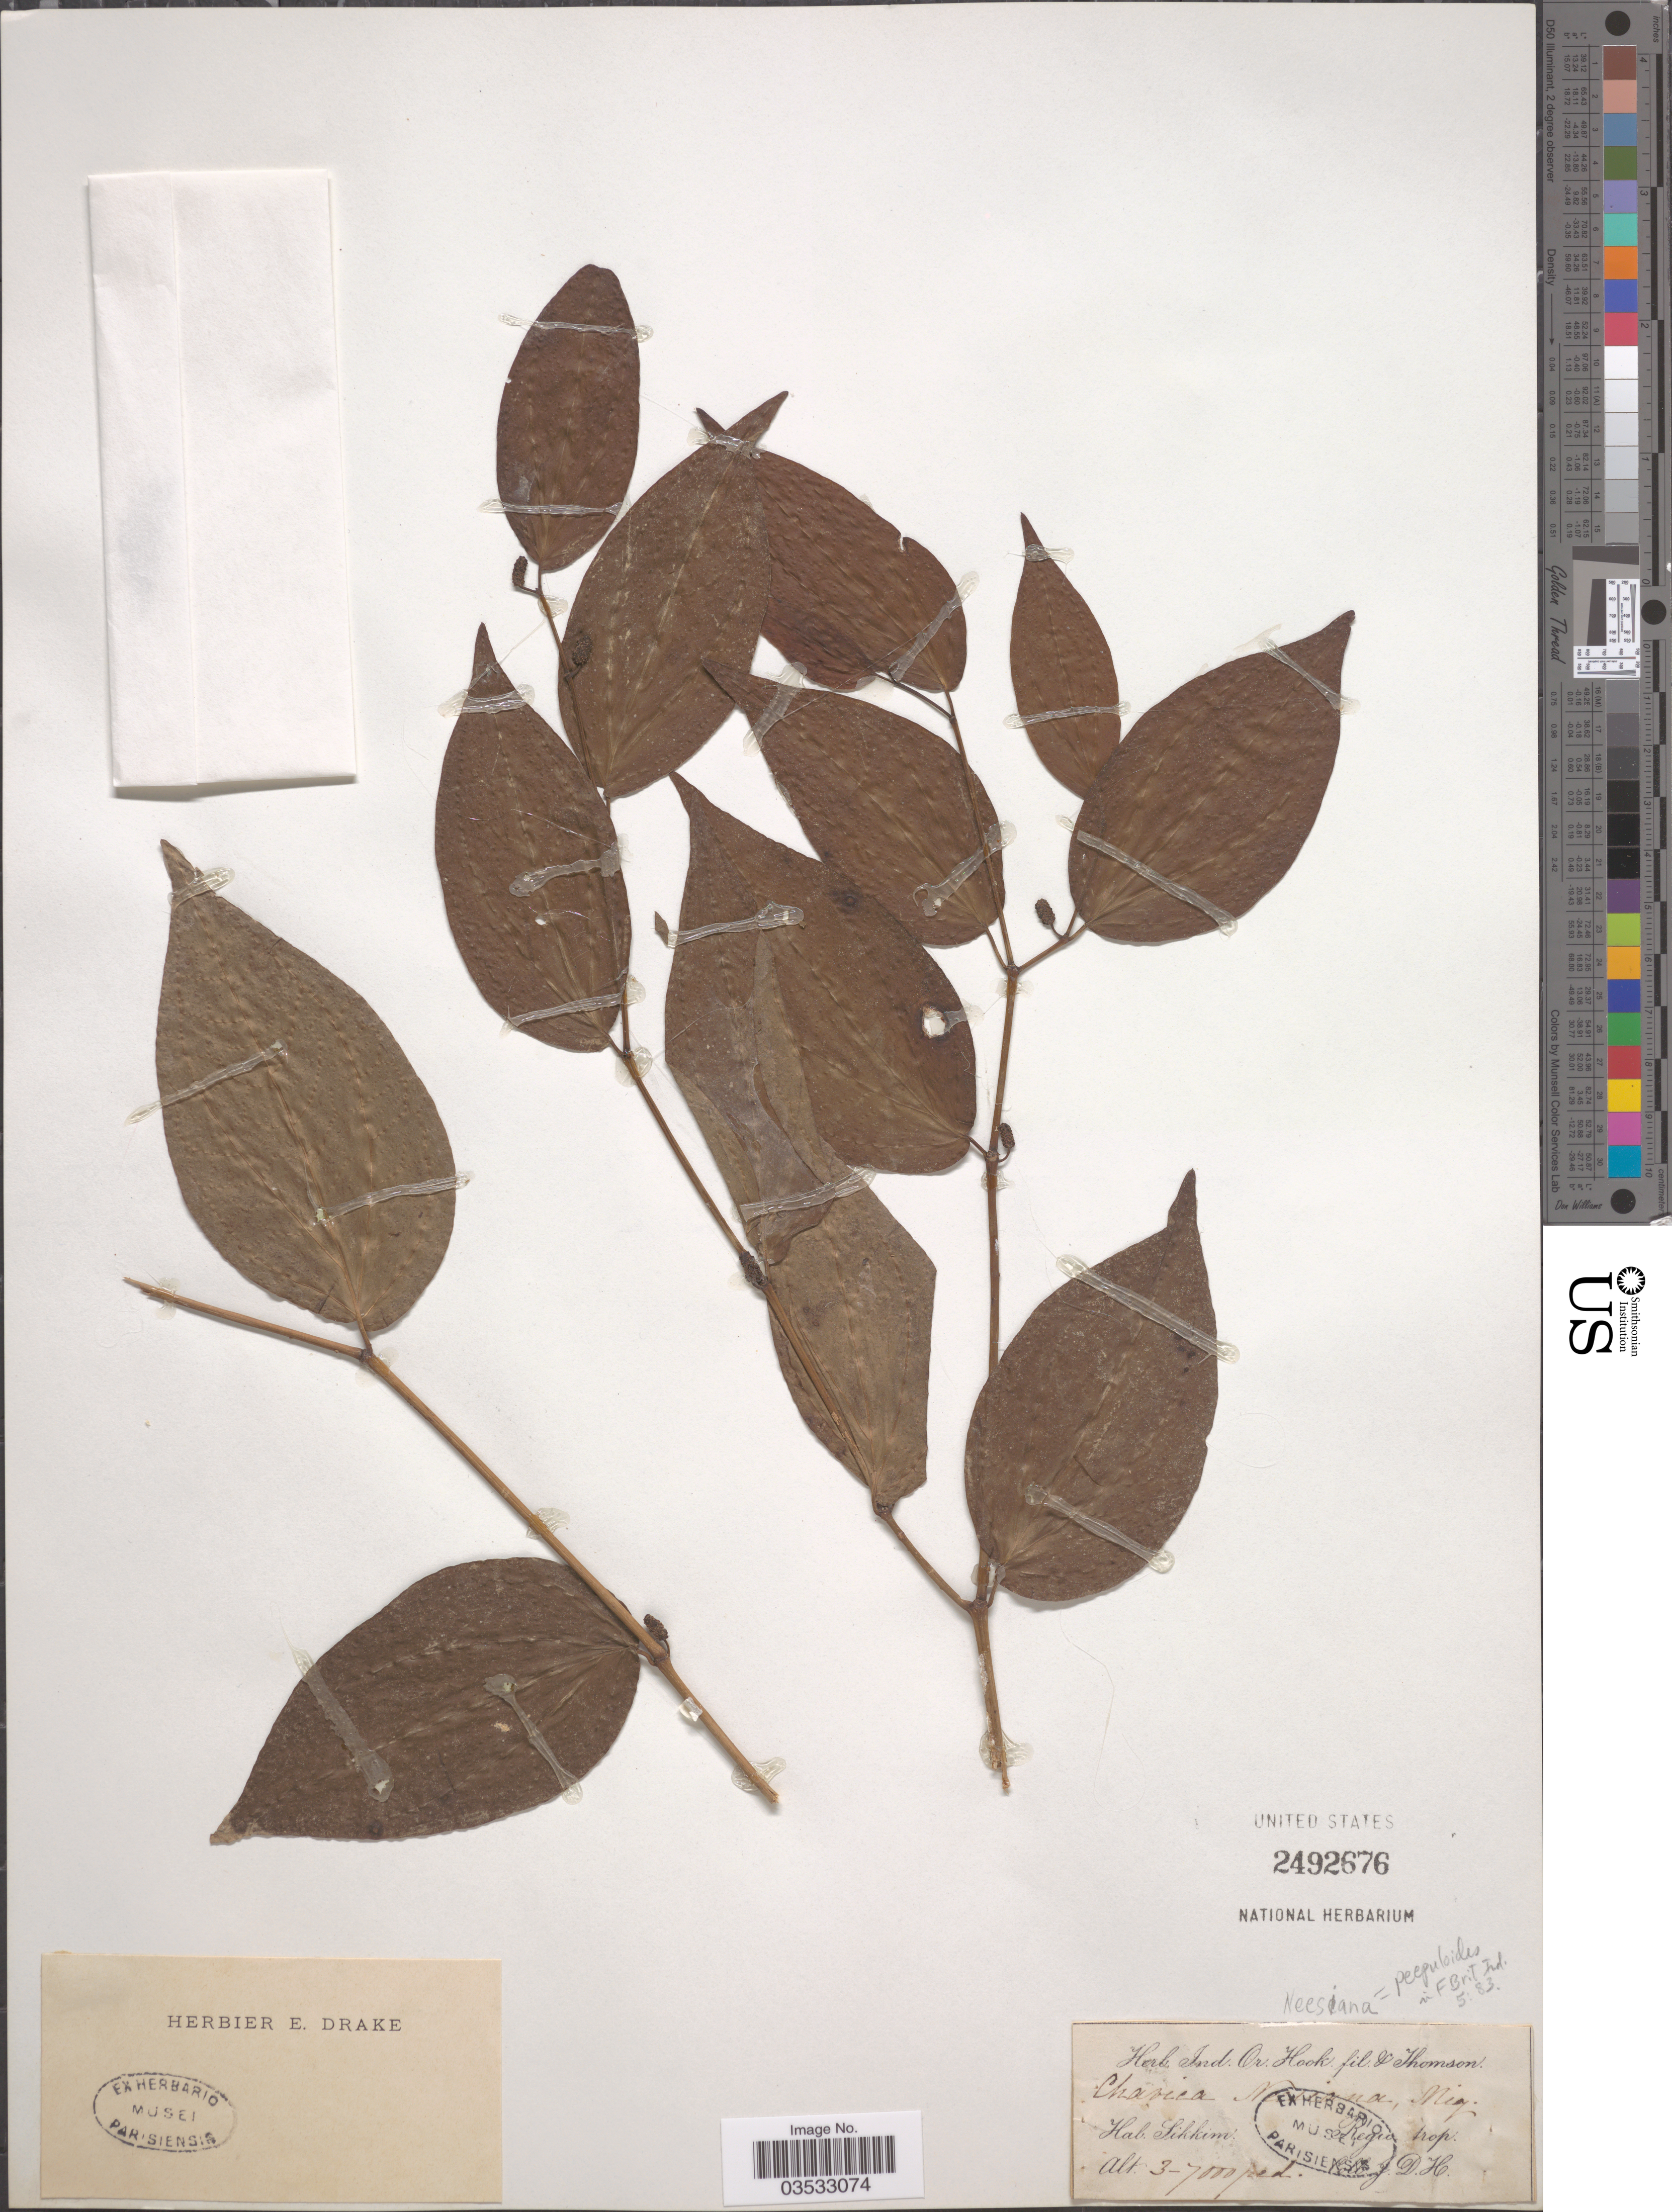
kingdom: Plantae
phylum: Tracheophyta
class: Magnoliopsida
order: Piperales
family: Piperaceae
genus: Piper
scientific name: Piper peepuloides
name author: Roxb.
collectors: J. D. Hooker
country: India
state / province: Sikkim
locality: Régio trop.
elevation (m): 914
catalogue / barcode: US 2492676